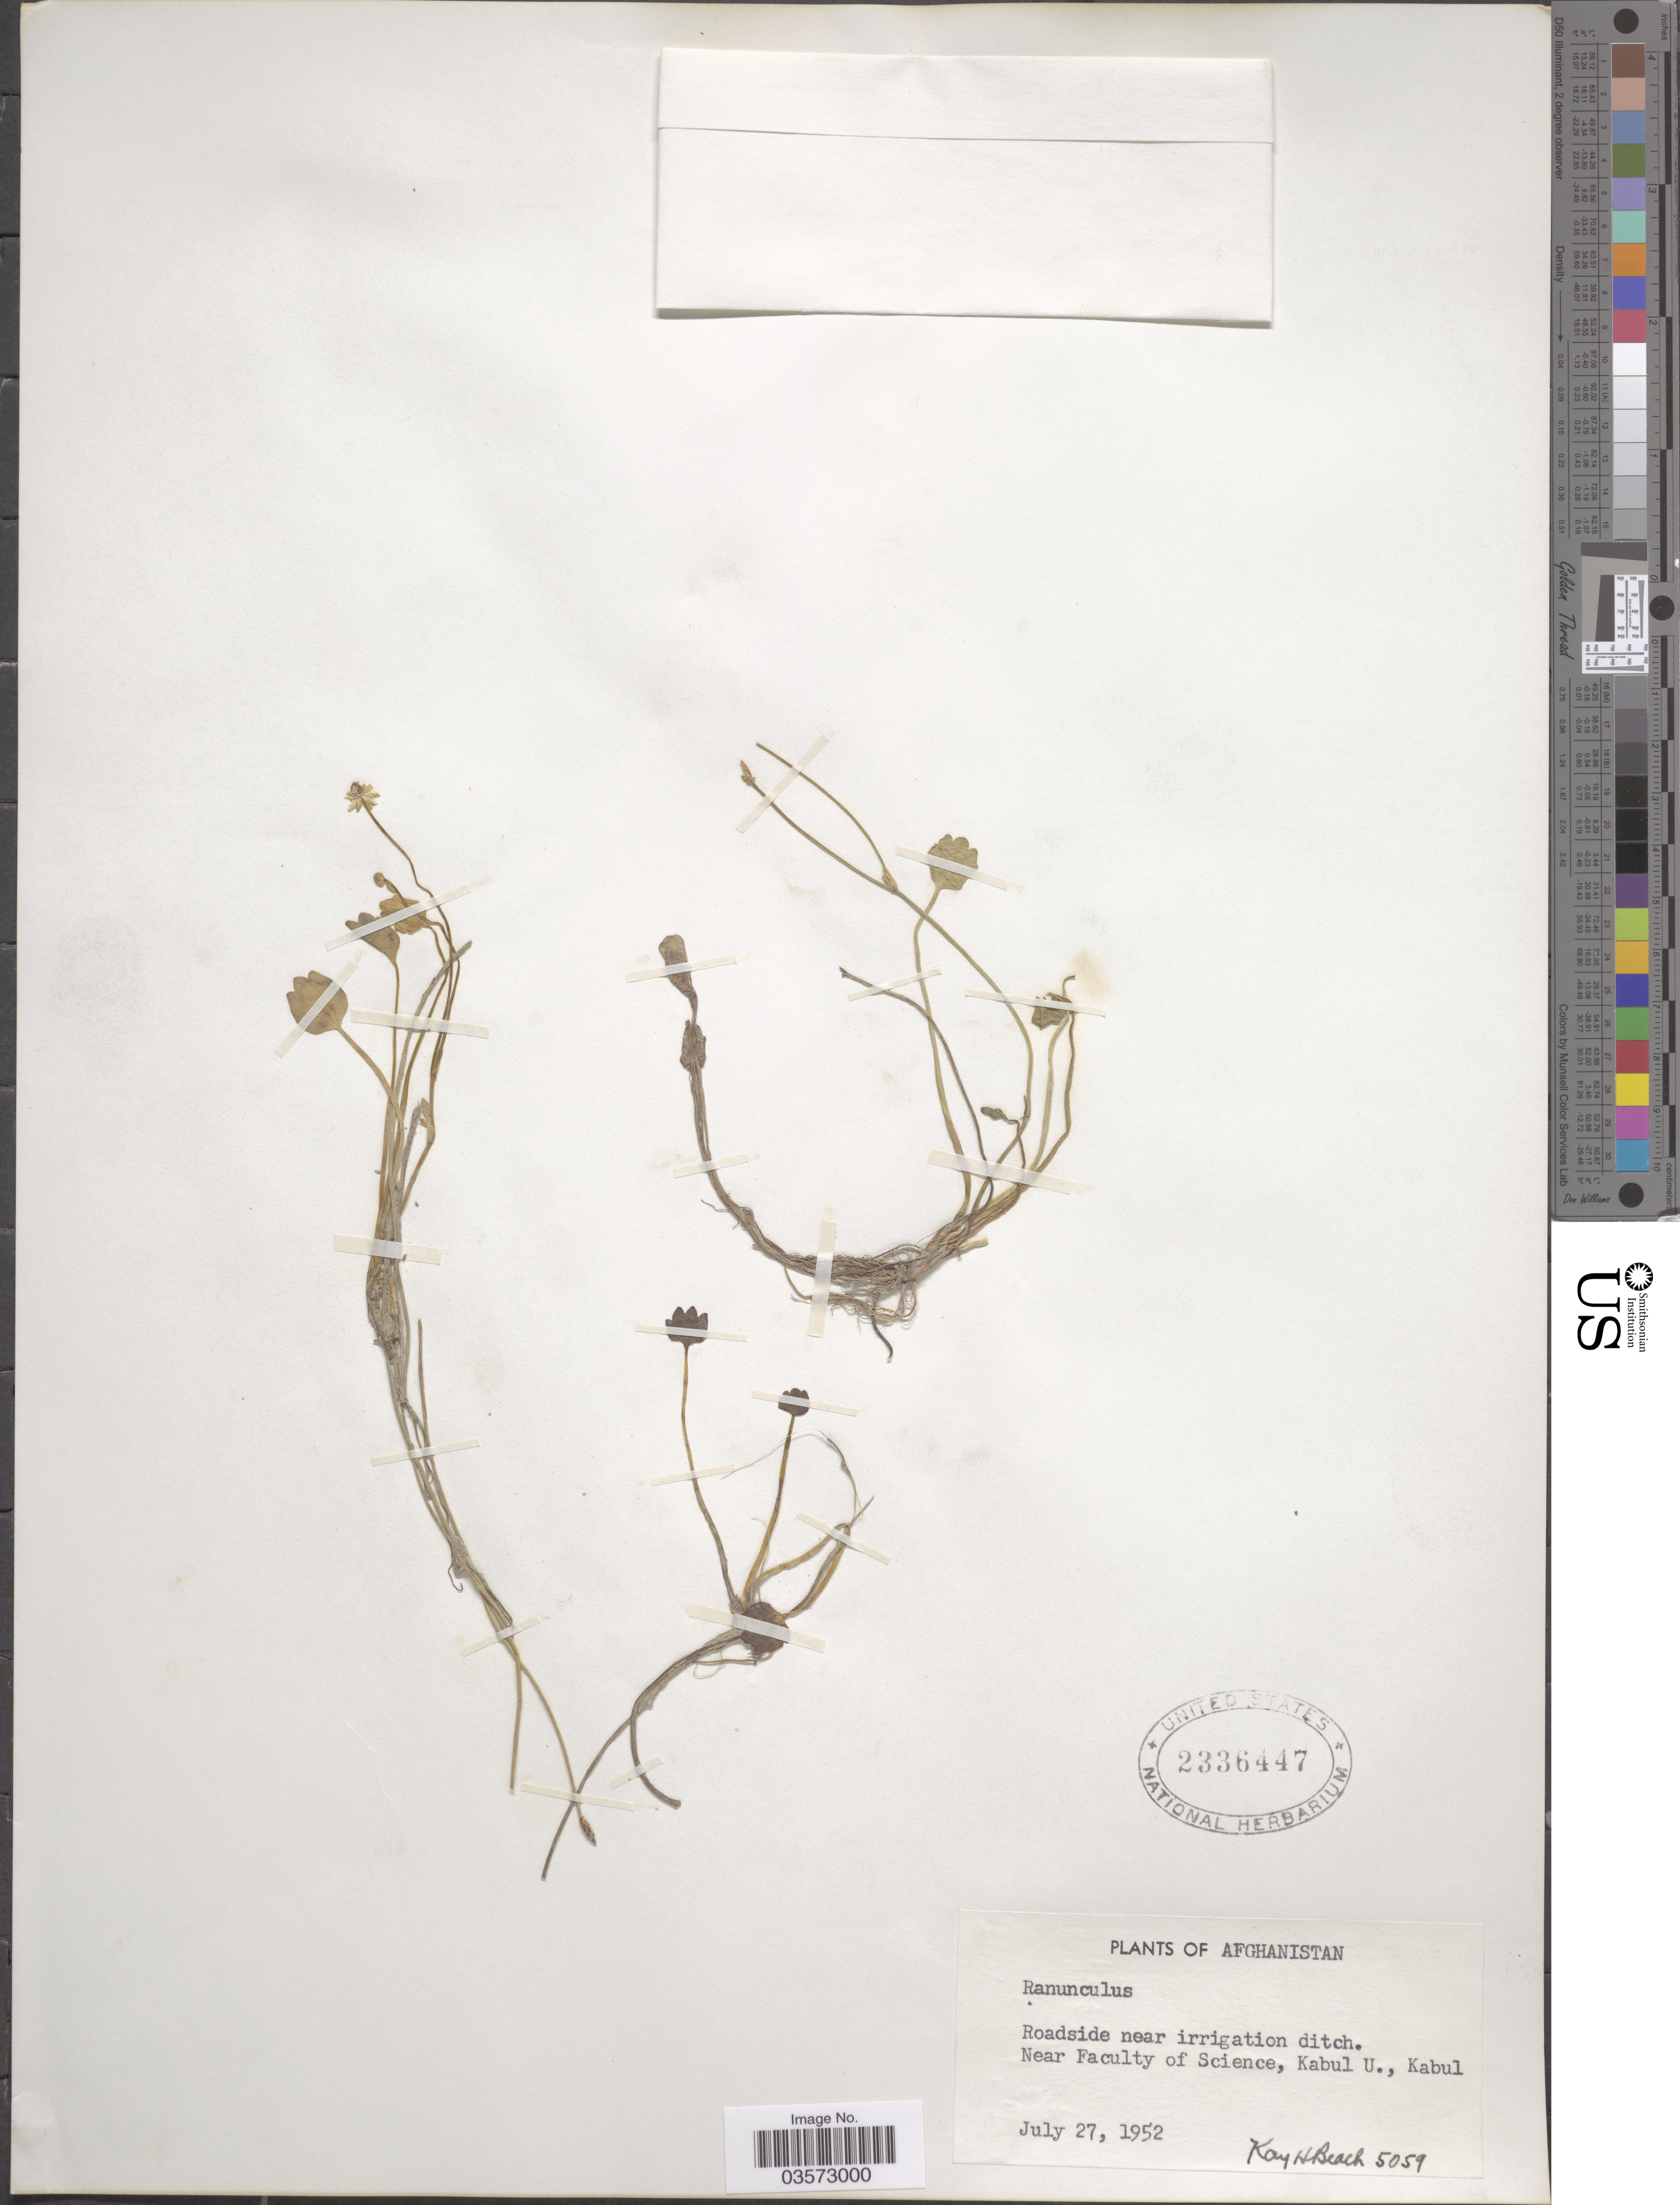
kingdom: Plantae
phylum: Tracheophyta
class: Magnoliopsida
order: Ranunculales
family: Ranunculaceae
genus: Ranunculus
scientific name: Ranunculus sp.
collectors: K. H. Beach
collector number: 5059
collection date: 1952-07-27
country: Afghanistan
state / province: Kabul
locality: Roadside near irrigation ditch. Near Faculty of Science, Kabul U., Kabul.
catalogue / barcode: US 2336447